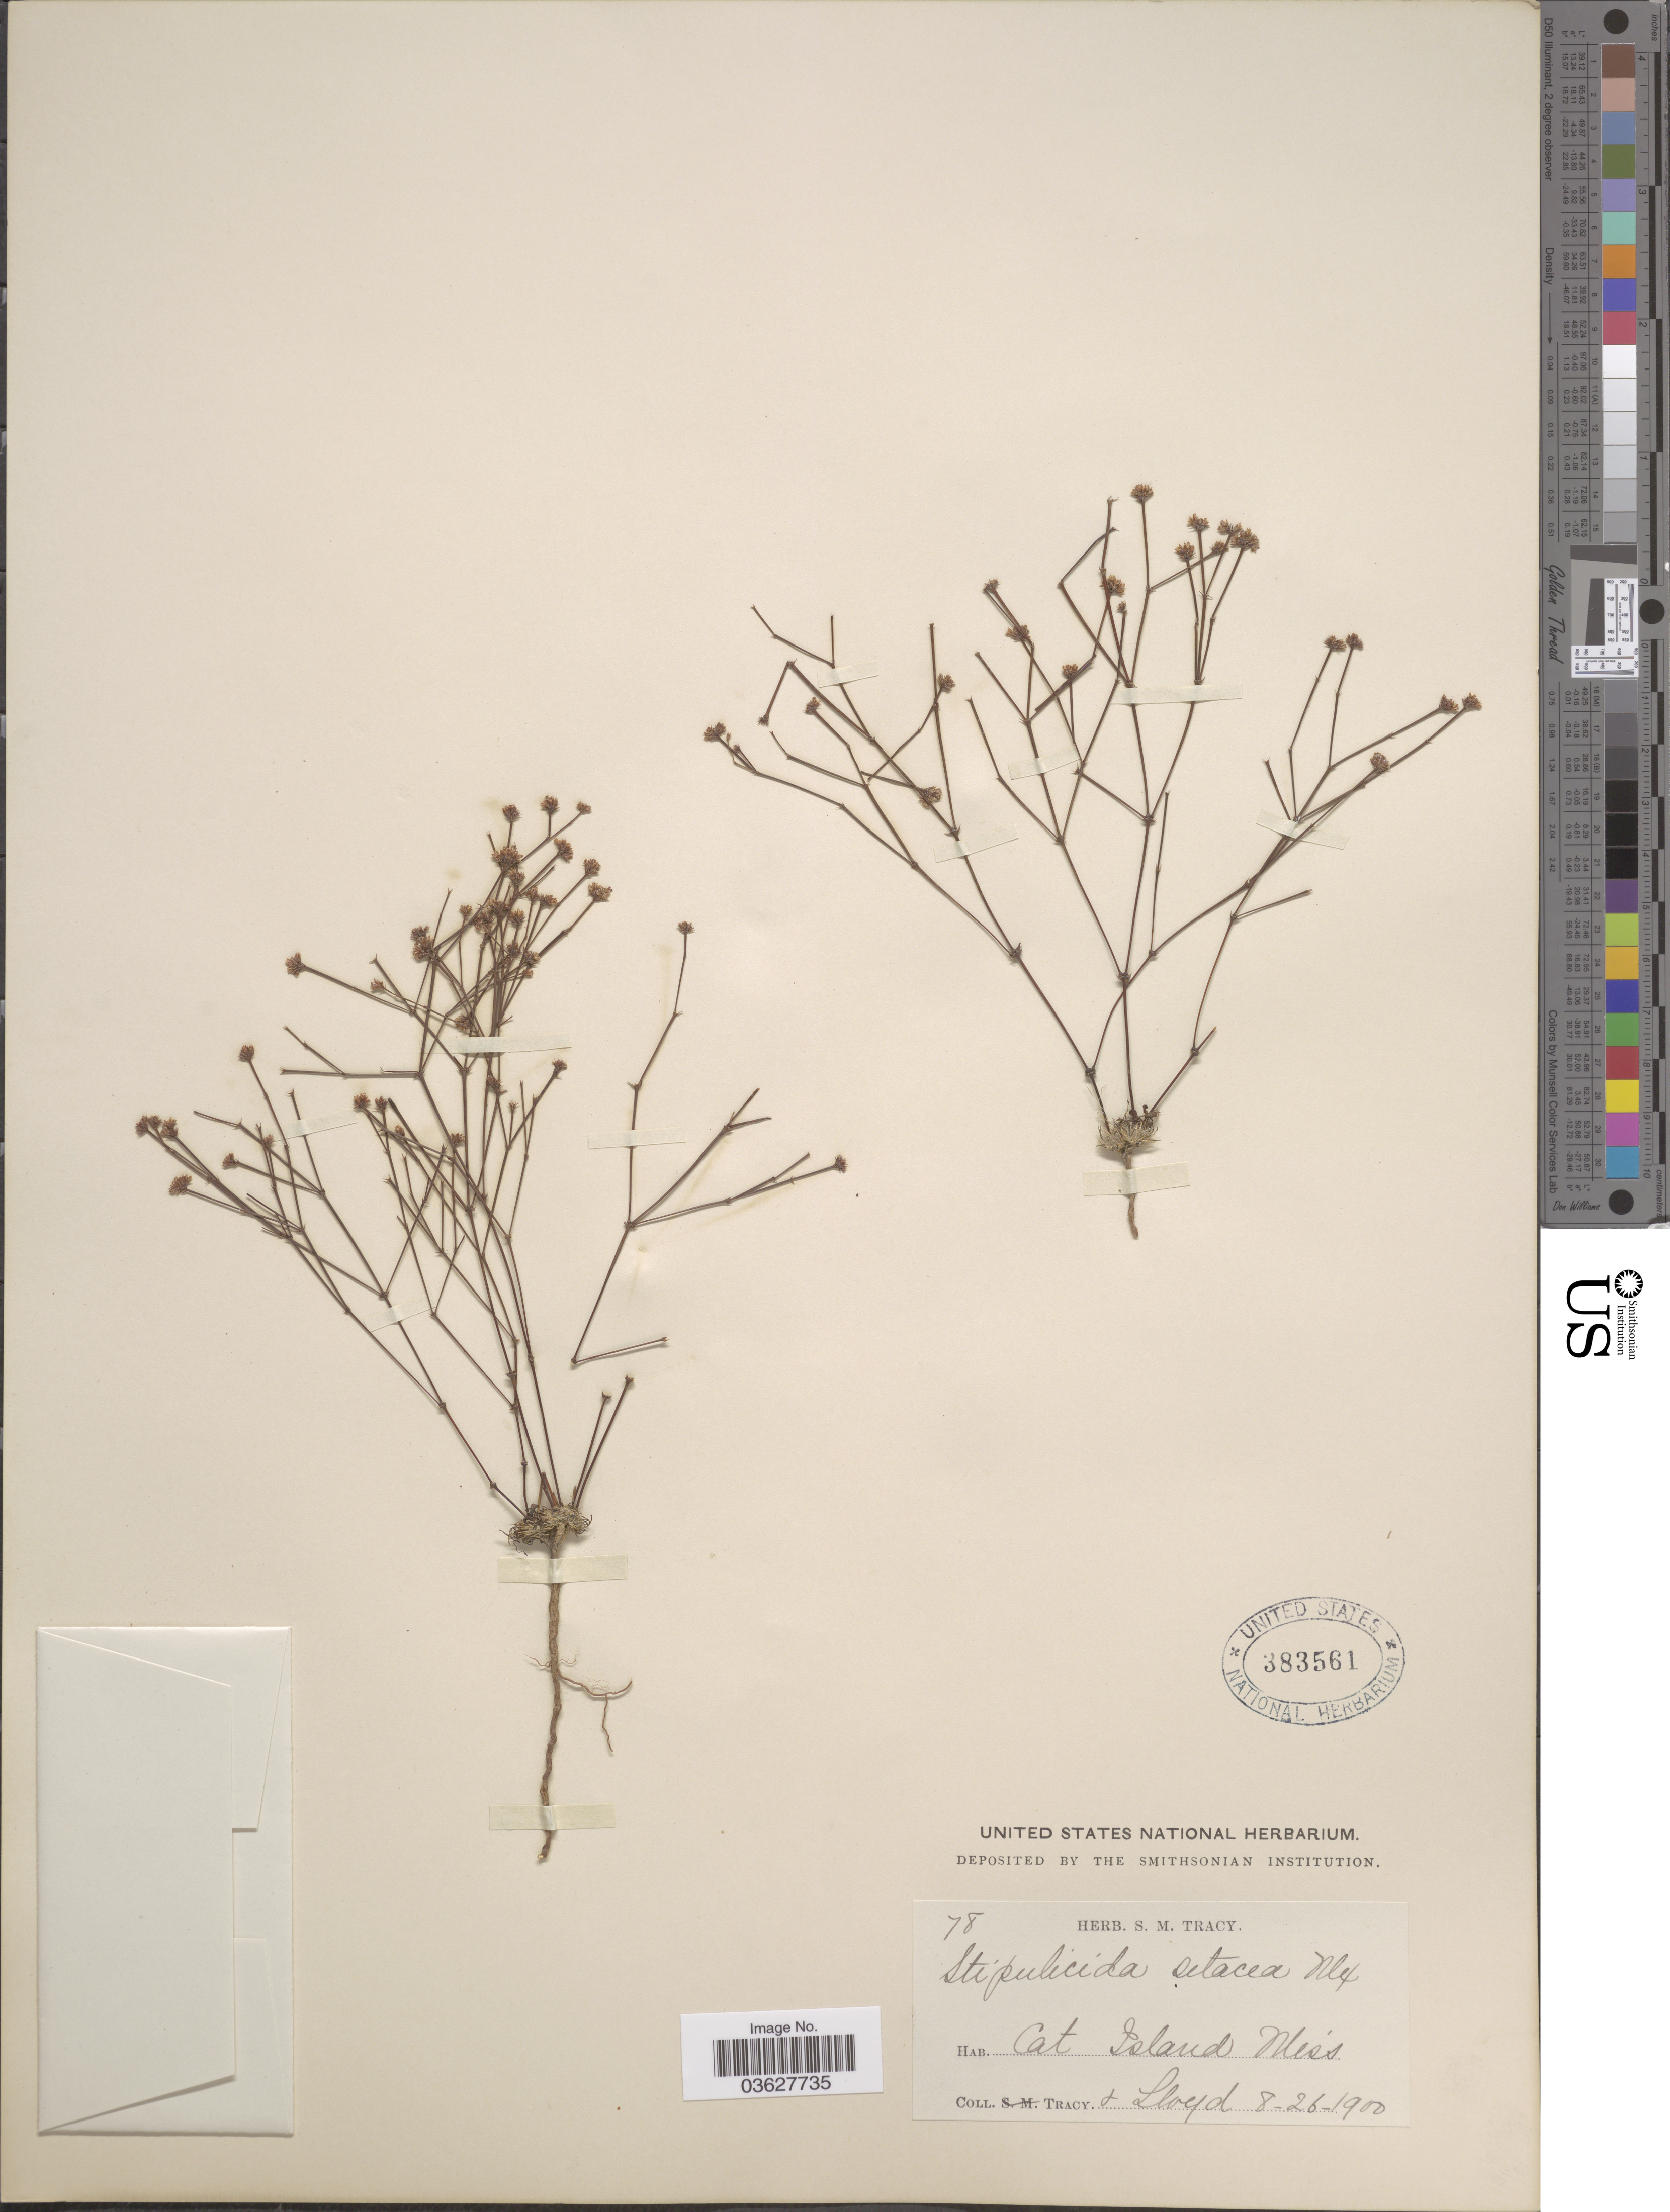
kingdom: Plantae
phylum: Tracheophyta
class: Magnoliopsida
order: Caryophyllales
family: Caryophyllaceae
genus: Stipulicida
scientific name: Stipulicida setacea var. setacea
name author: Michx.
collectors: -. Tracy & -- Lloyd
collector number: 78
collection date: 1900-08-26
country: United States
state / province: Mississippi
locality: Cat Island.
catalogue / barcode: US 383561